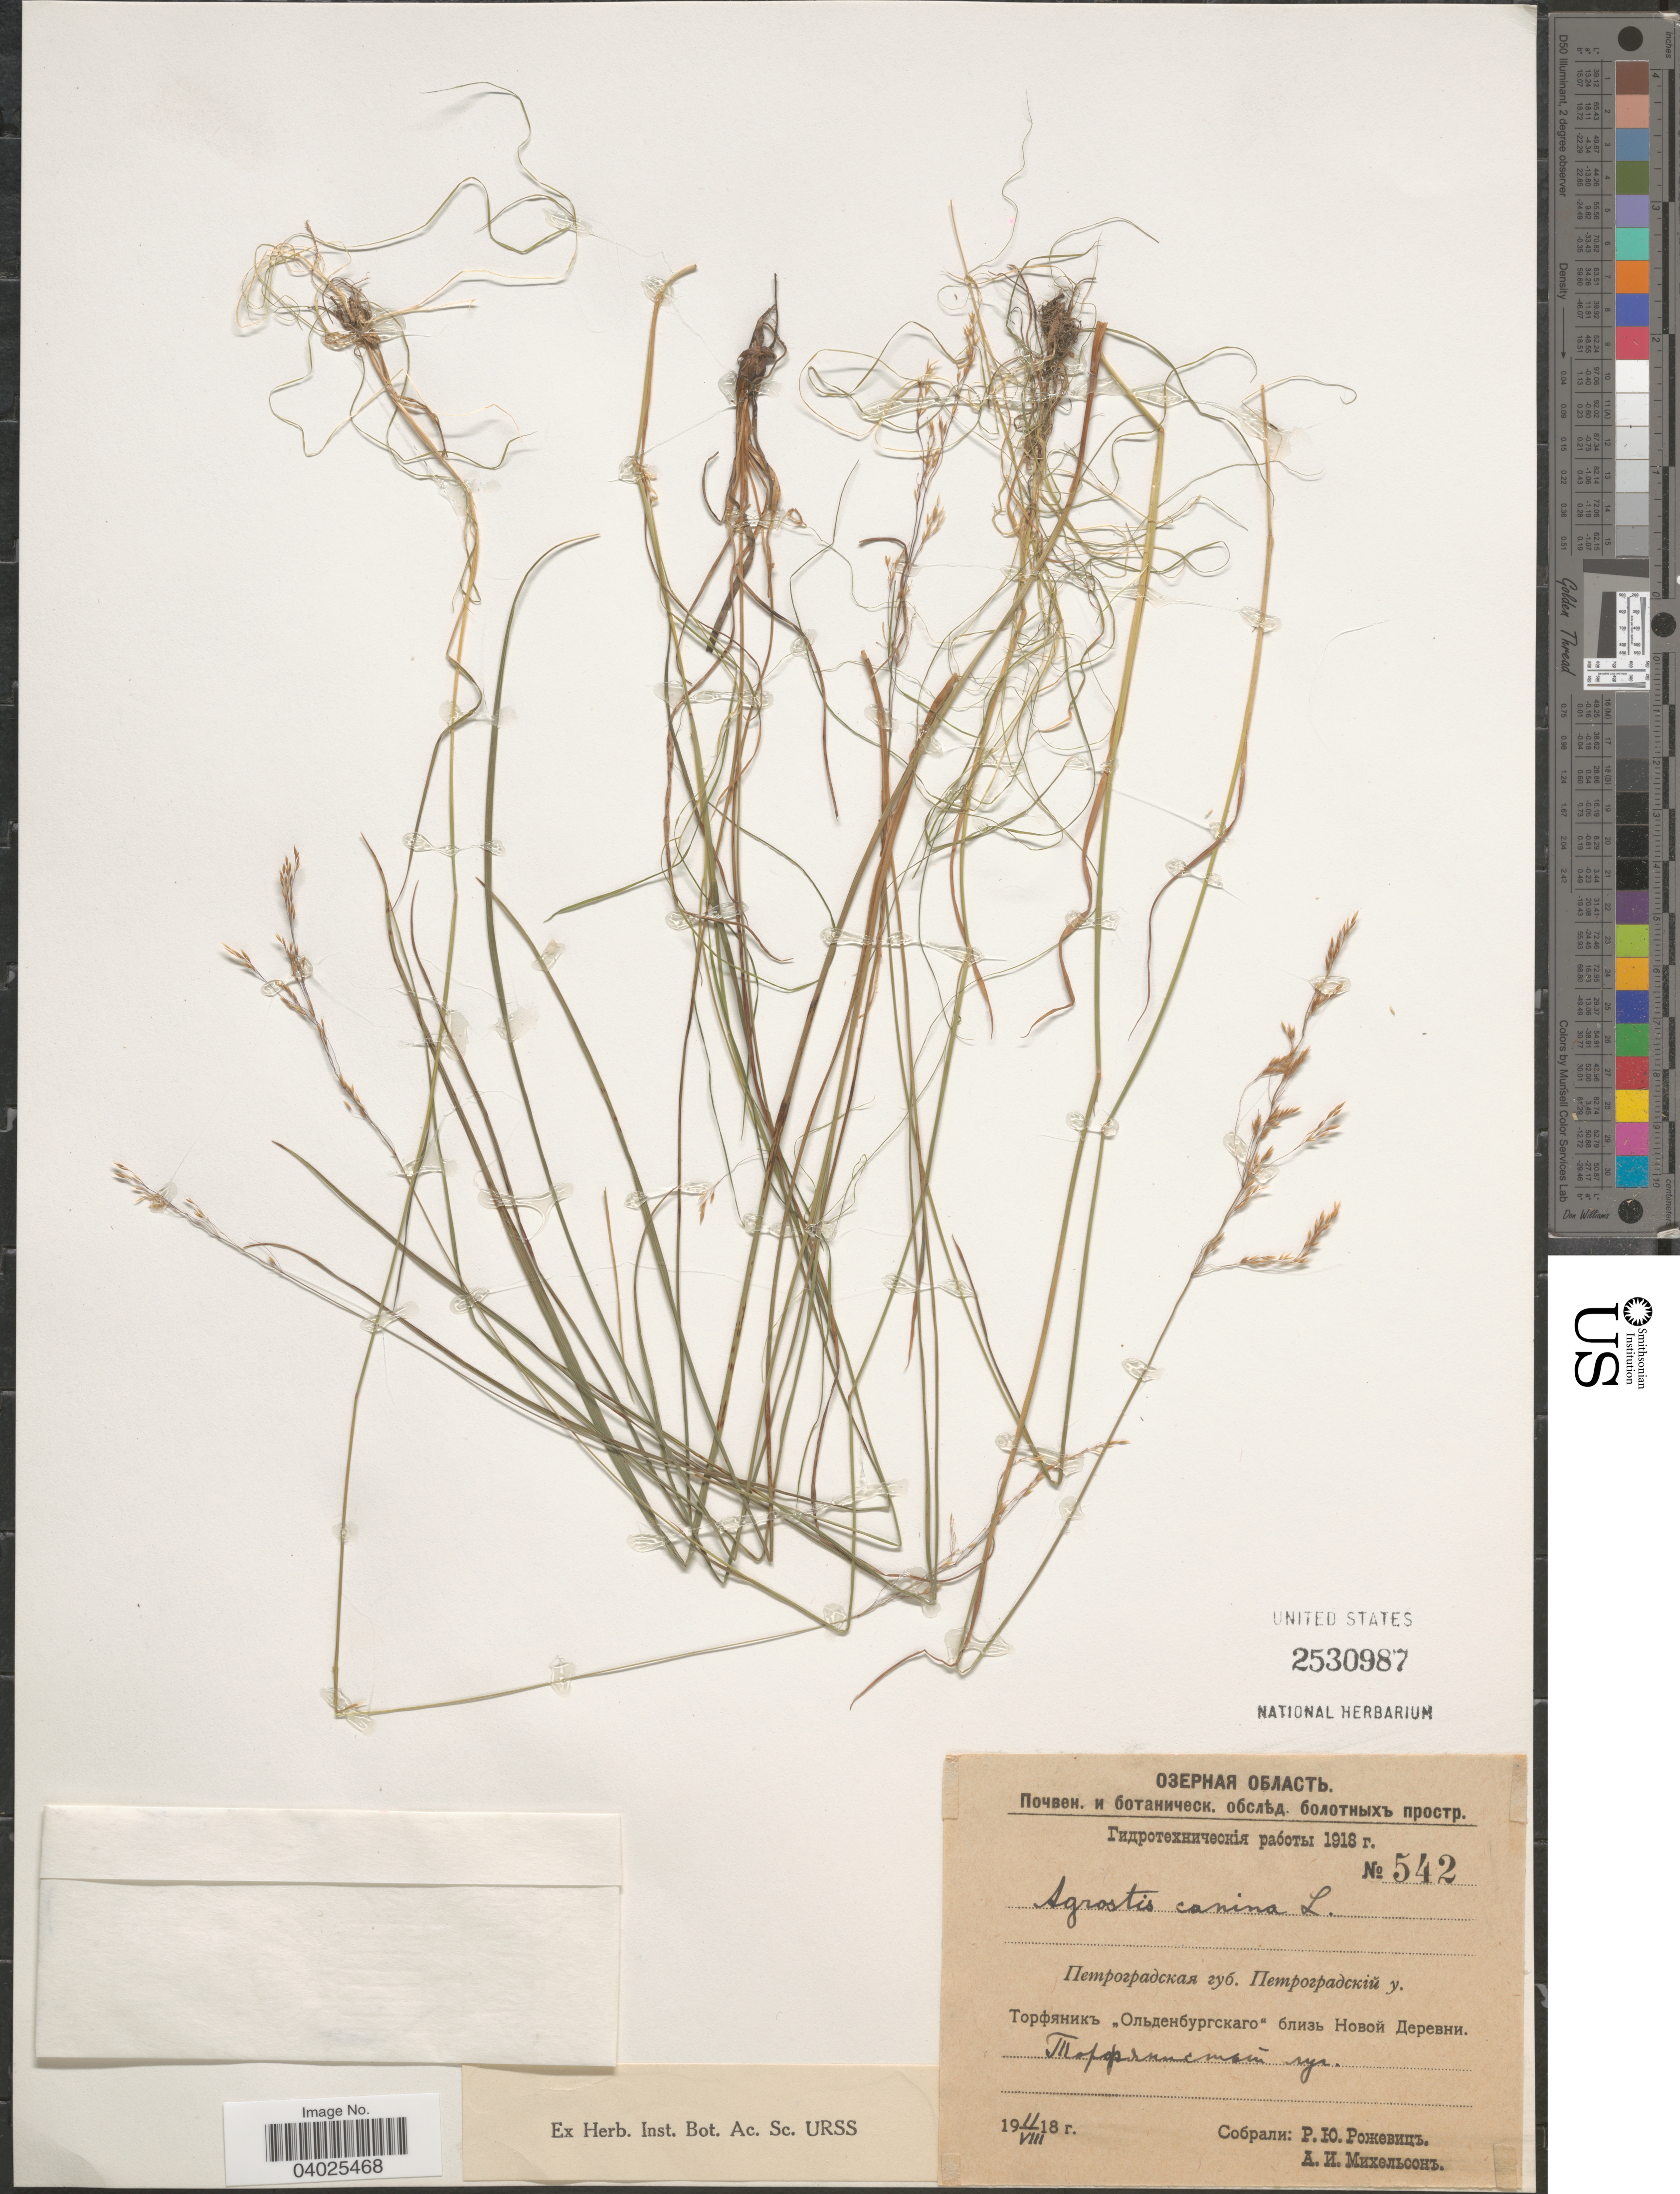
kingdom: Plantae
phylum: Tracheophyta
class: Liliopsida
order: Poales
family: Poaceae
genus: Agrostis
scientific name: Agrostis canina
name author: L.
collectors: R. Rozhevits & A. Mikhelson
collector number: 542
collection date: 1918-08-11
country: Russian Federation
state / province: Leningrad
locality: Near Novaya Derevnya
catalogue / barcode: US 2530987